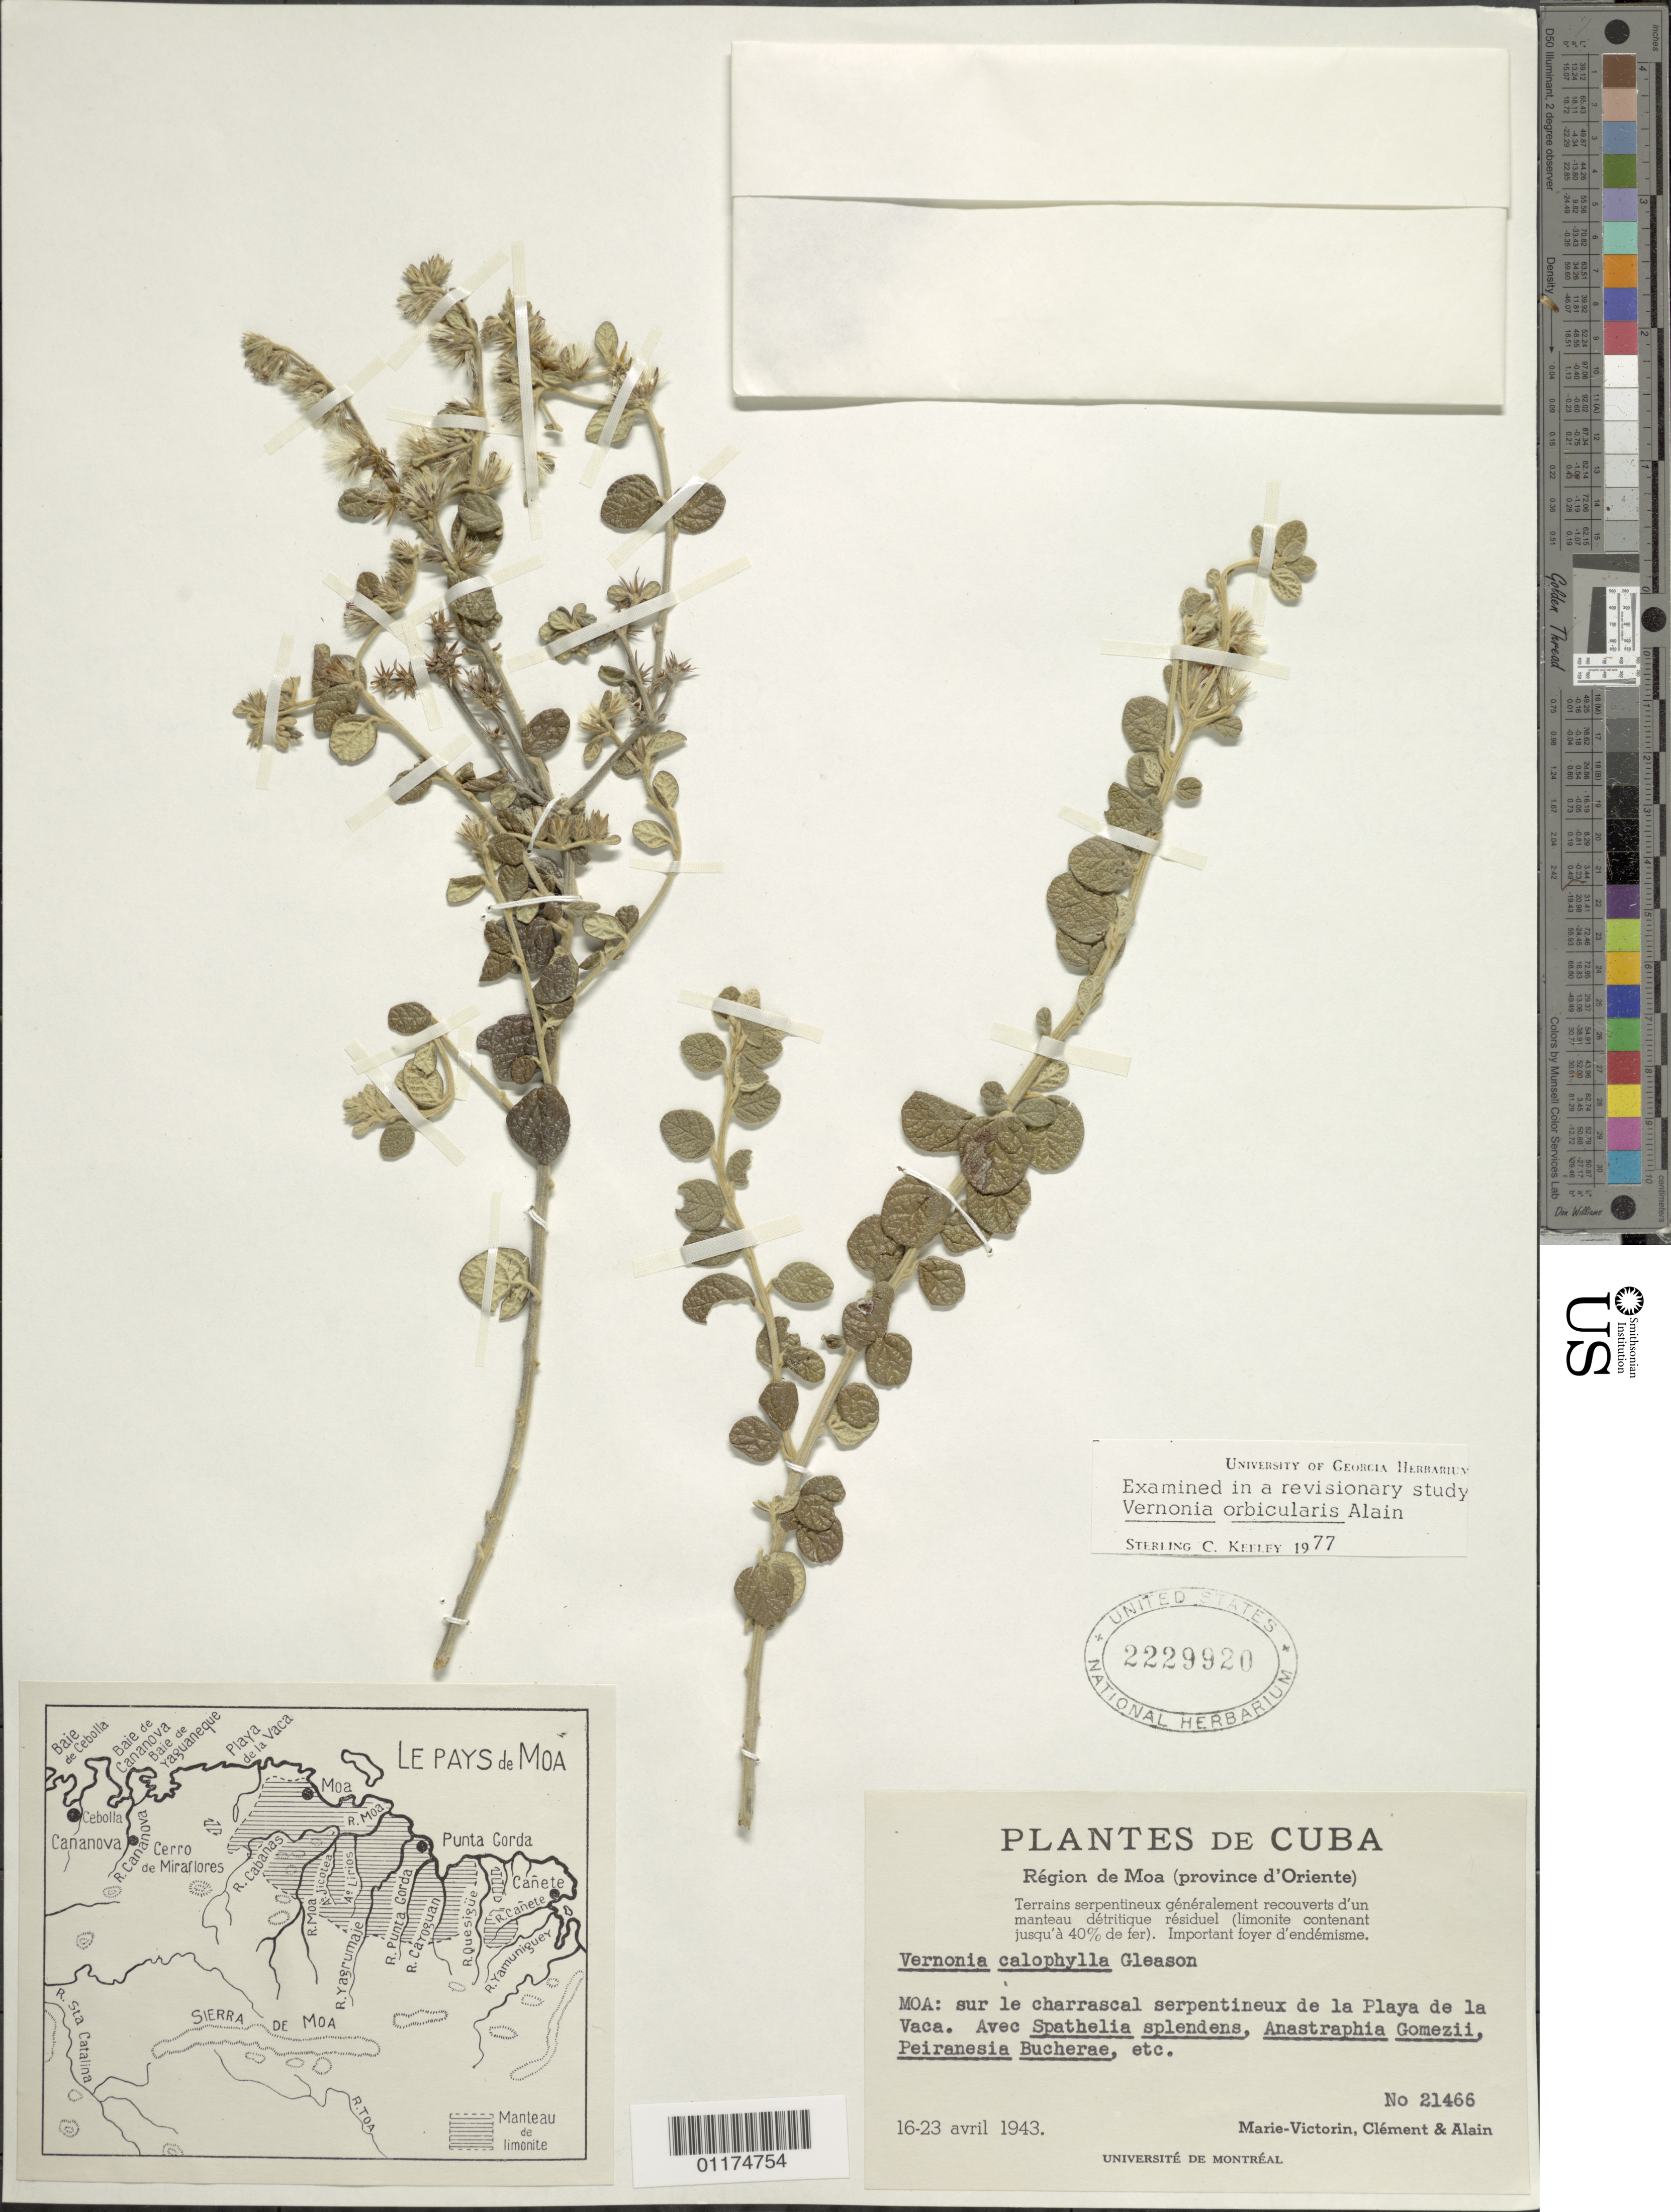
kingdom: Plantae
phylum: Tracheophyta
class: Magnoliopsida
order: Asterales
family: Asteraceae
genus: Lepidaploa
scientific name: Lepidaploa orbicularis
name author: (Alain) H. Rob.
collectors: Fr. Marie-Victorin, B. Clement & A. H. Liogier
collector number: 21466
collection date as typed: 16 Apr 1943 to 23 Apr 1943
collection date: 1943-04-16/1943-04-23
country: Cuba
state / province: Oriente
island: Cuba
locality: Region de Moa: sur le charrascal serpentineux de la Playa de la Vaca.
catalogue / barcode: US 2229920